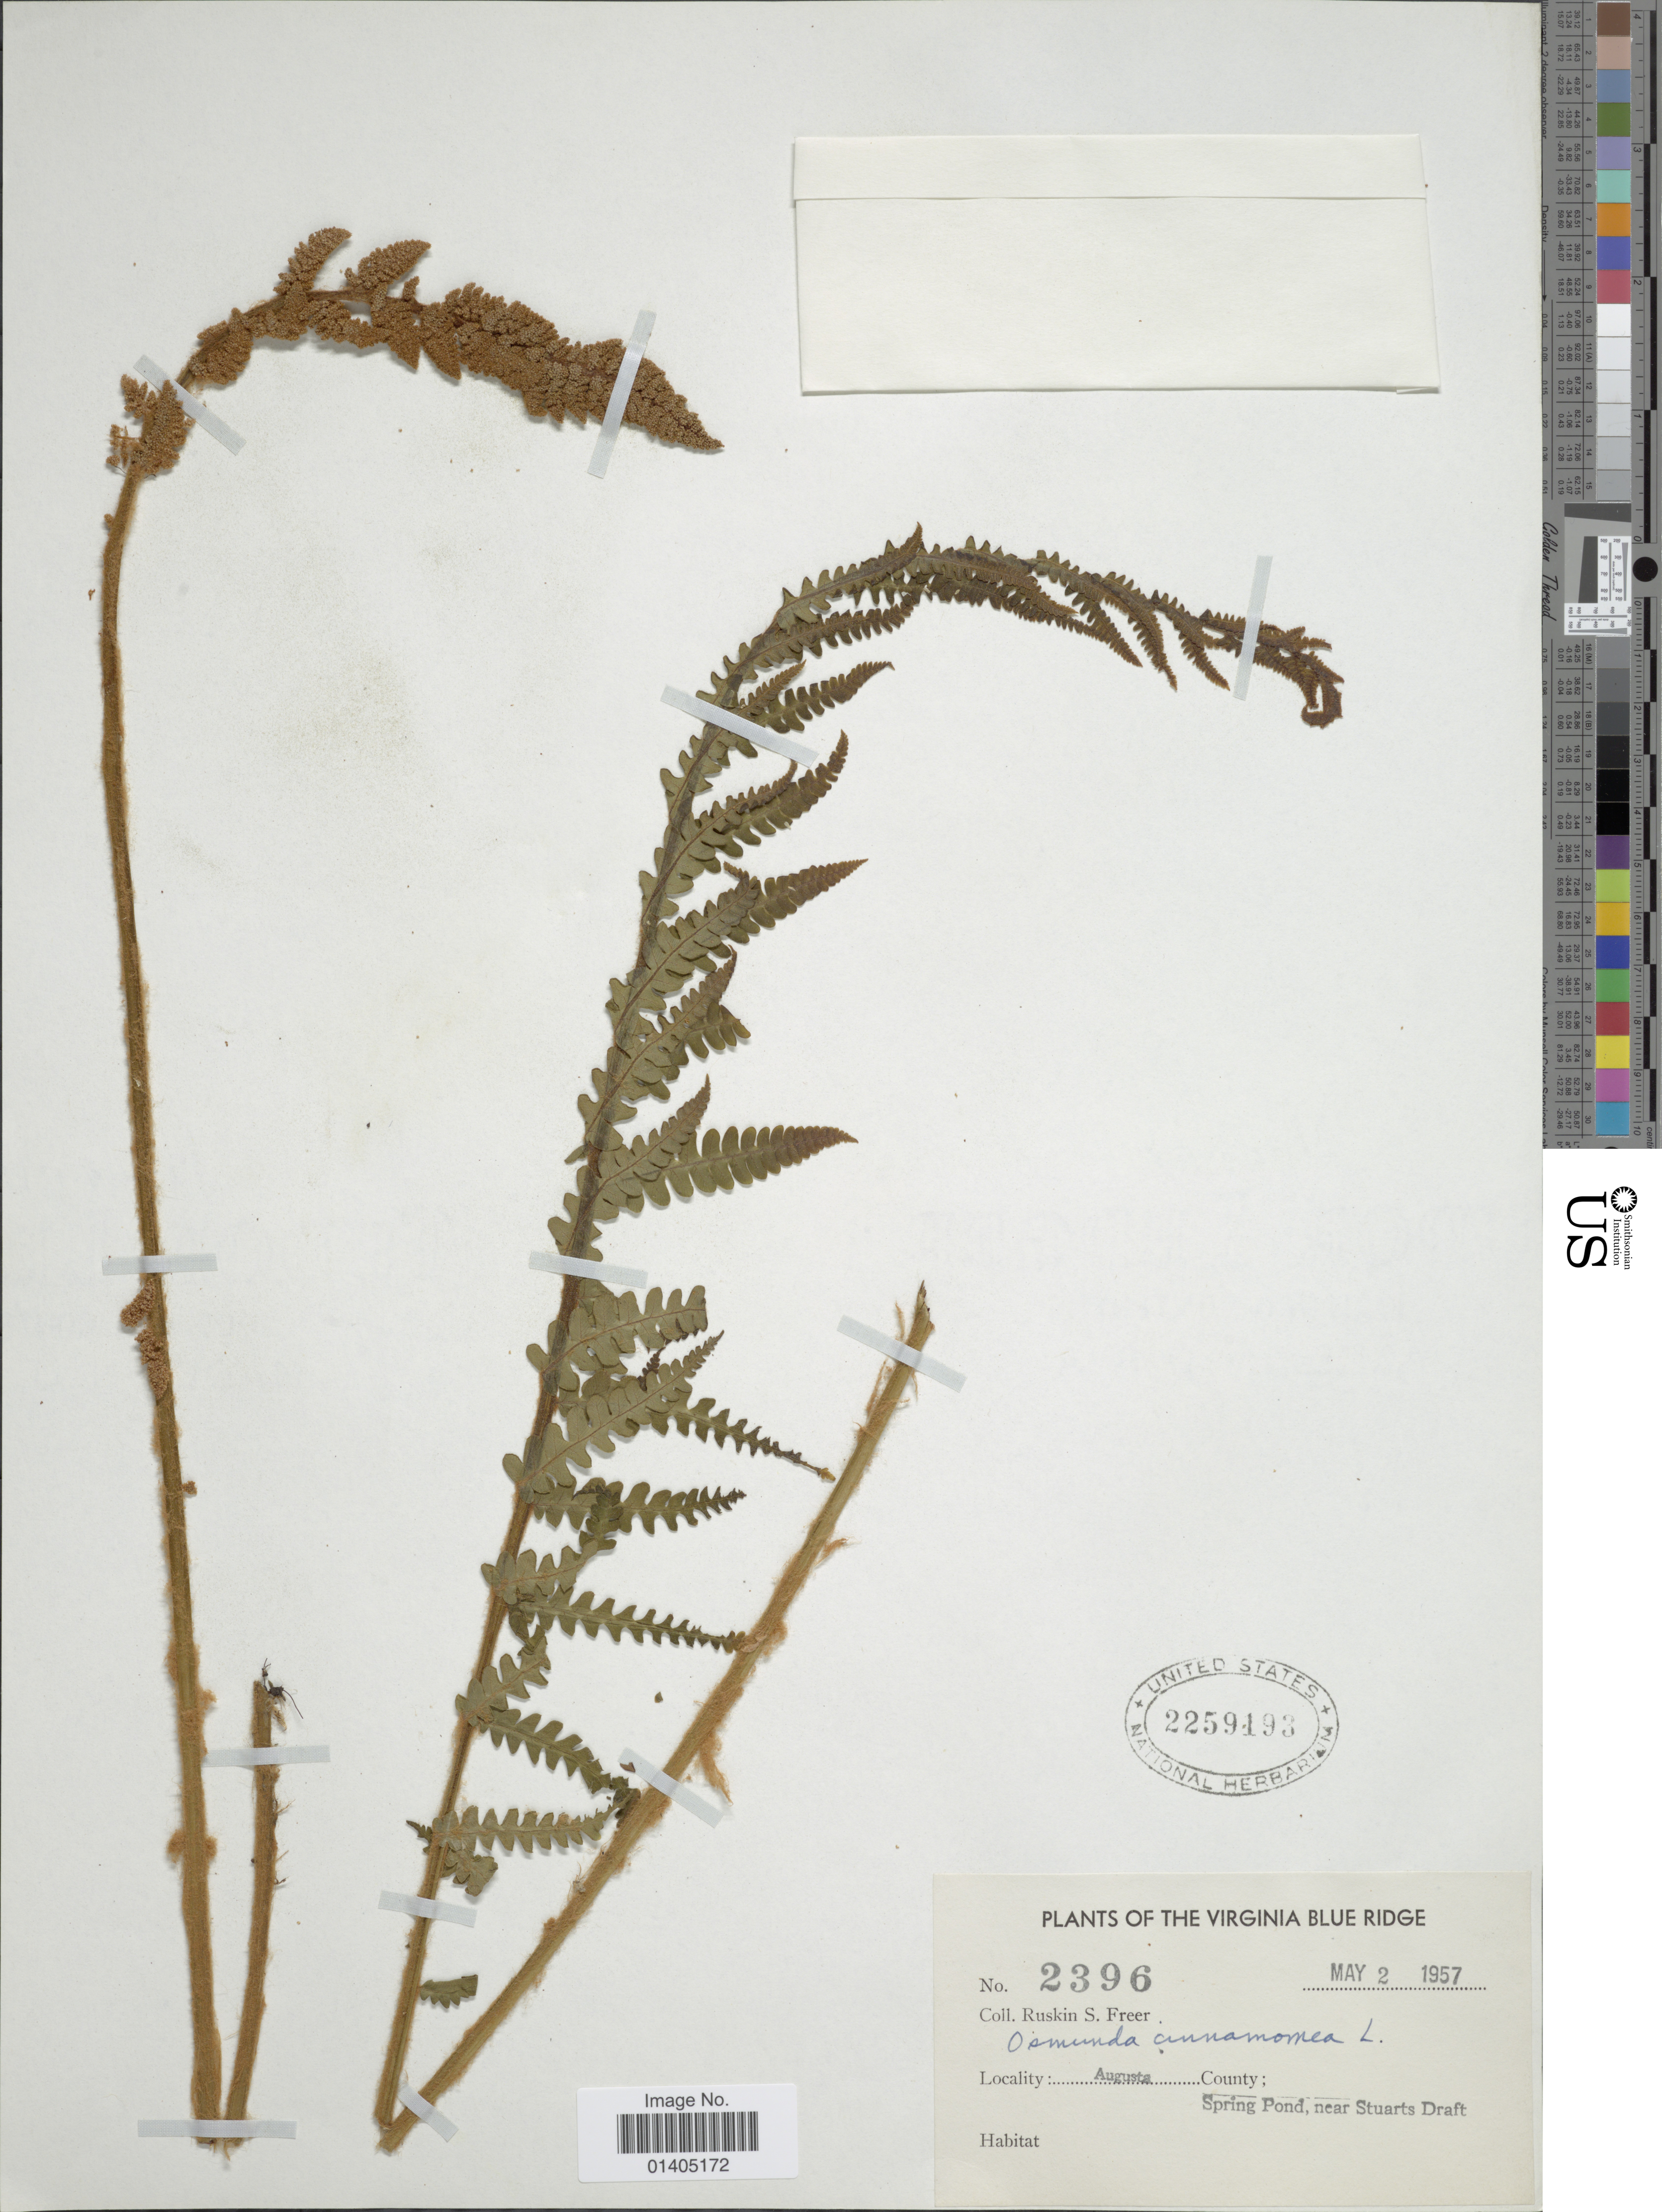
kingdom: Plantae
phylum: Tracheophyta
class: Polypodiopsida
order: Osmundales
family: Osmundaceae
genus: Osmundastrum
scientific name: Osmundastrum cinnamomeum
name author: (L.) C. Presl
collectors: R. Freer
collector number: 2396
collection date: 1957-05-02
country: United States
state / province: Virginia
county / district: Augusta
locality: The Virginia Blue Ridge, Augusta County: Spring Pond, near Stuarts Draft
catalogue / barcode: US 2259193